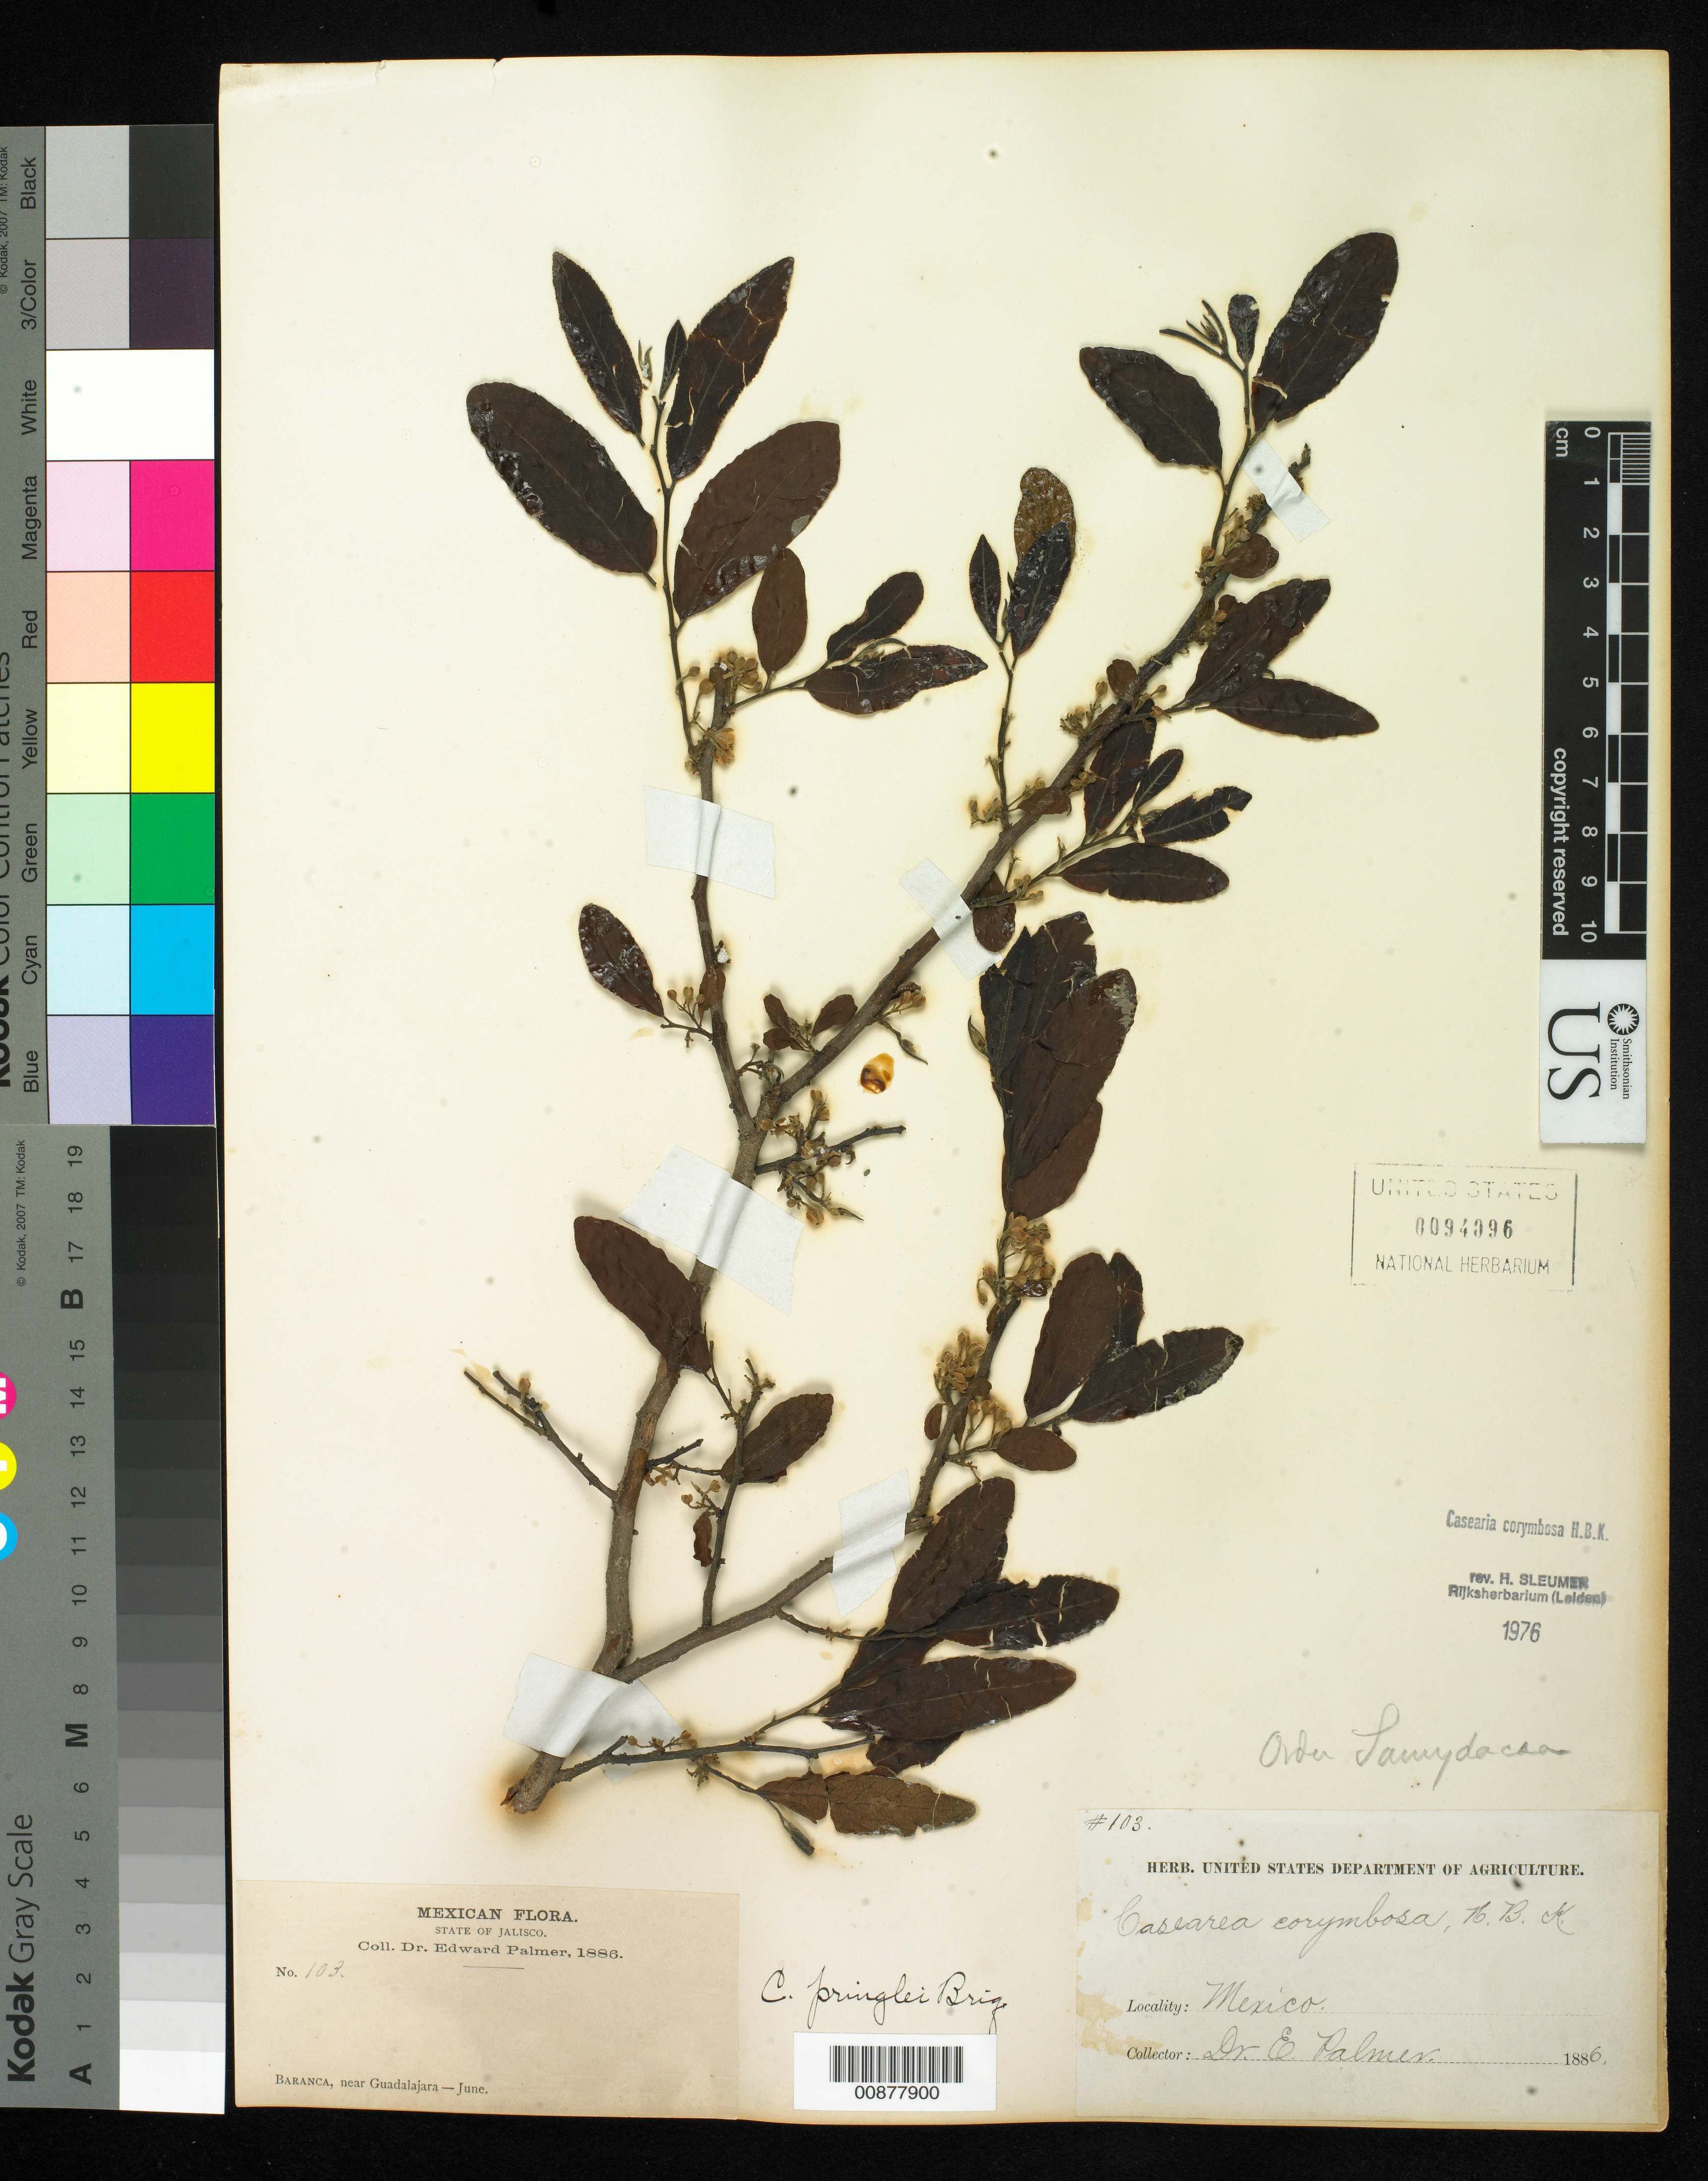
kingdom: Plantae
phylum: Tracheophyta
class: Magnoliopsida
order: Malpighiales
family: Salicaceae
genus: Casearia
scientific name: Casearia corymbosa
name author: Kunth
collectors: E. Palmer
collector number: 103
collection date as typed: Jun 1886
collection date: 1886-06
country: Mexico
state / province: Jalisco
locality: Barranca, near Guadalajara, Jalisco.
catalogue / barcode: US 94096